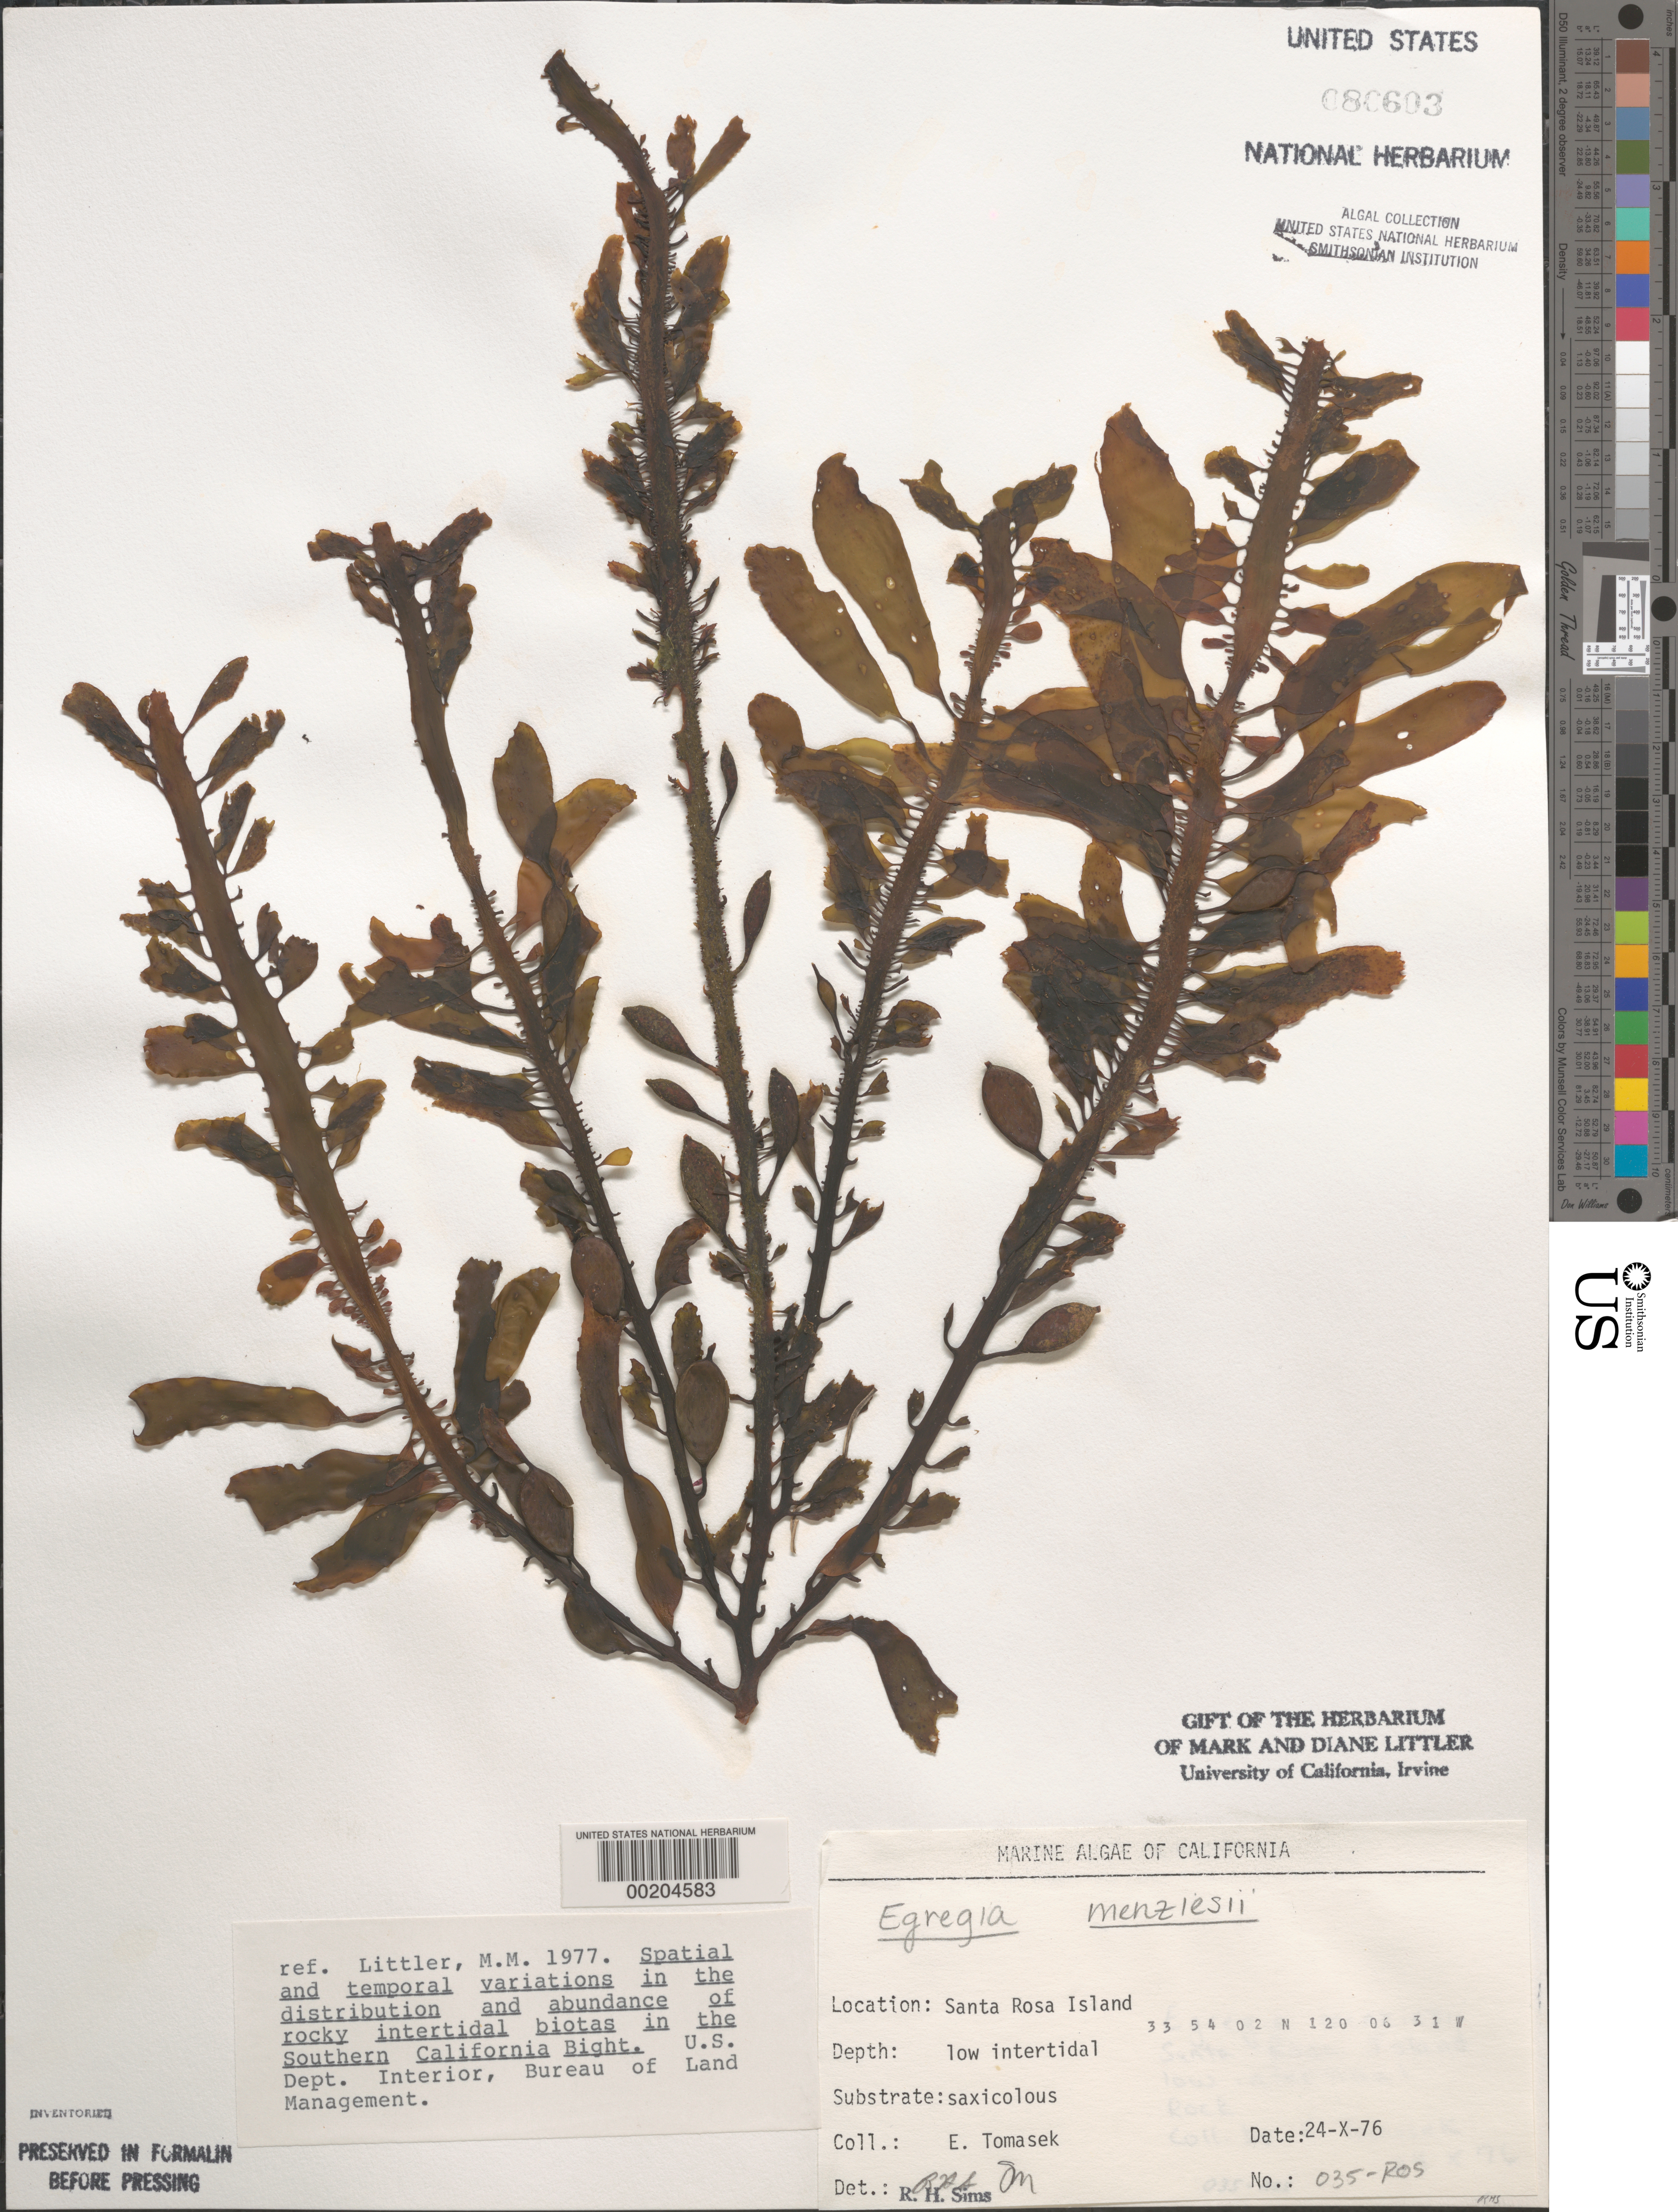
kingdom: Chromista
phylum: Ochrophyta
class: Phaeophyceae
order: Laminariales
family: Lessoniaceae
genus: Egregia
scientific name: Egregia menziesii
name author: (Turner) Aresch.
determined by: Sims, Robert H.; Murray, S. N.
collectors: E. Tomasek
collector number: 035-ros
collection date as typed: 24 Oct 1976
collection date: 1976-10-24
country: United States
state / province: California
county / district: Santa Barbara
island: Santa Rosa Island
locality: Johnson's Lee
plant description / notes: BLM-SOCALBIGHT Rocky Intertidal Survey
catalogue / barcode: US 80603